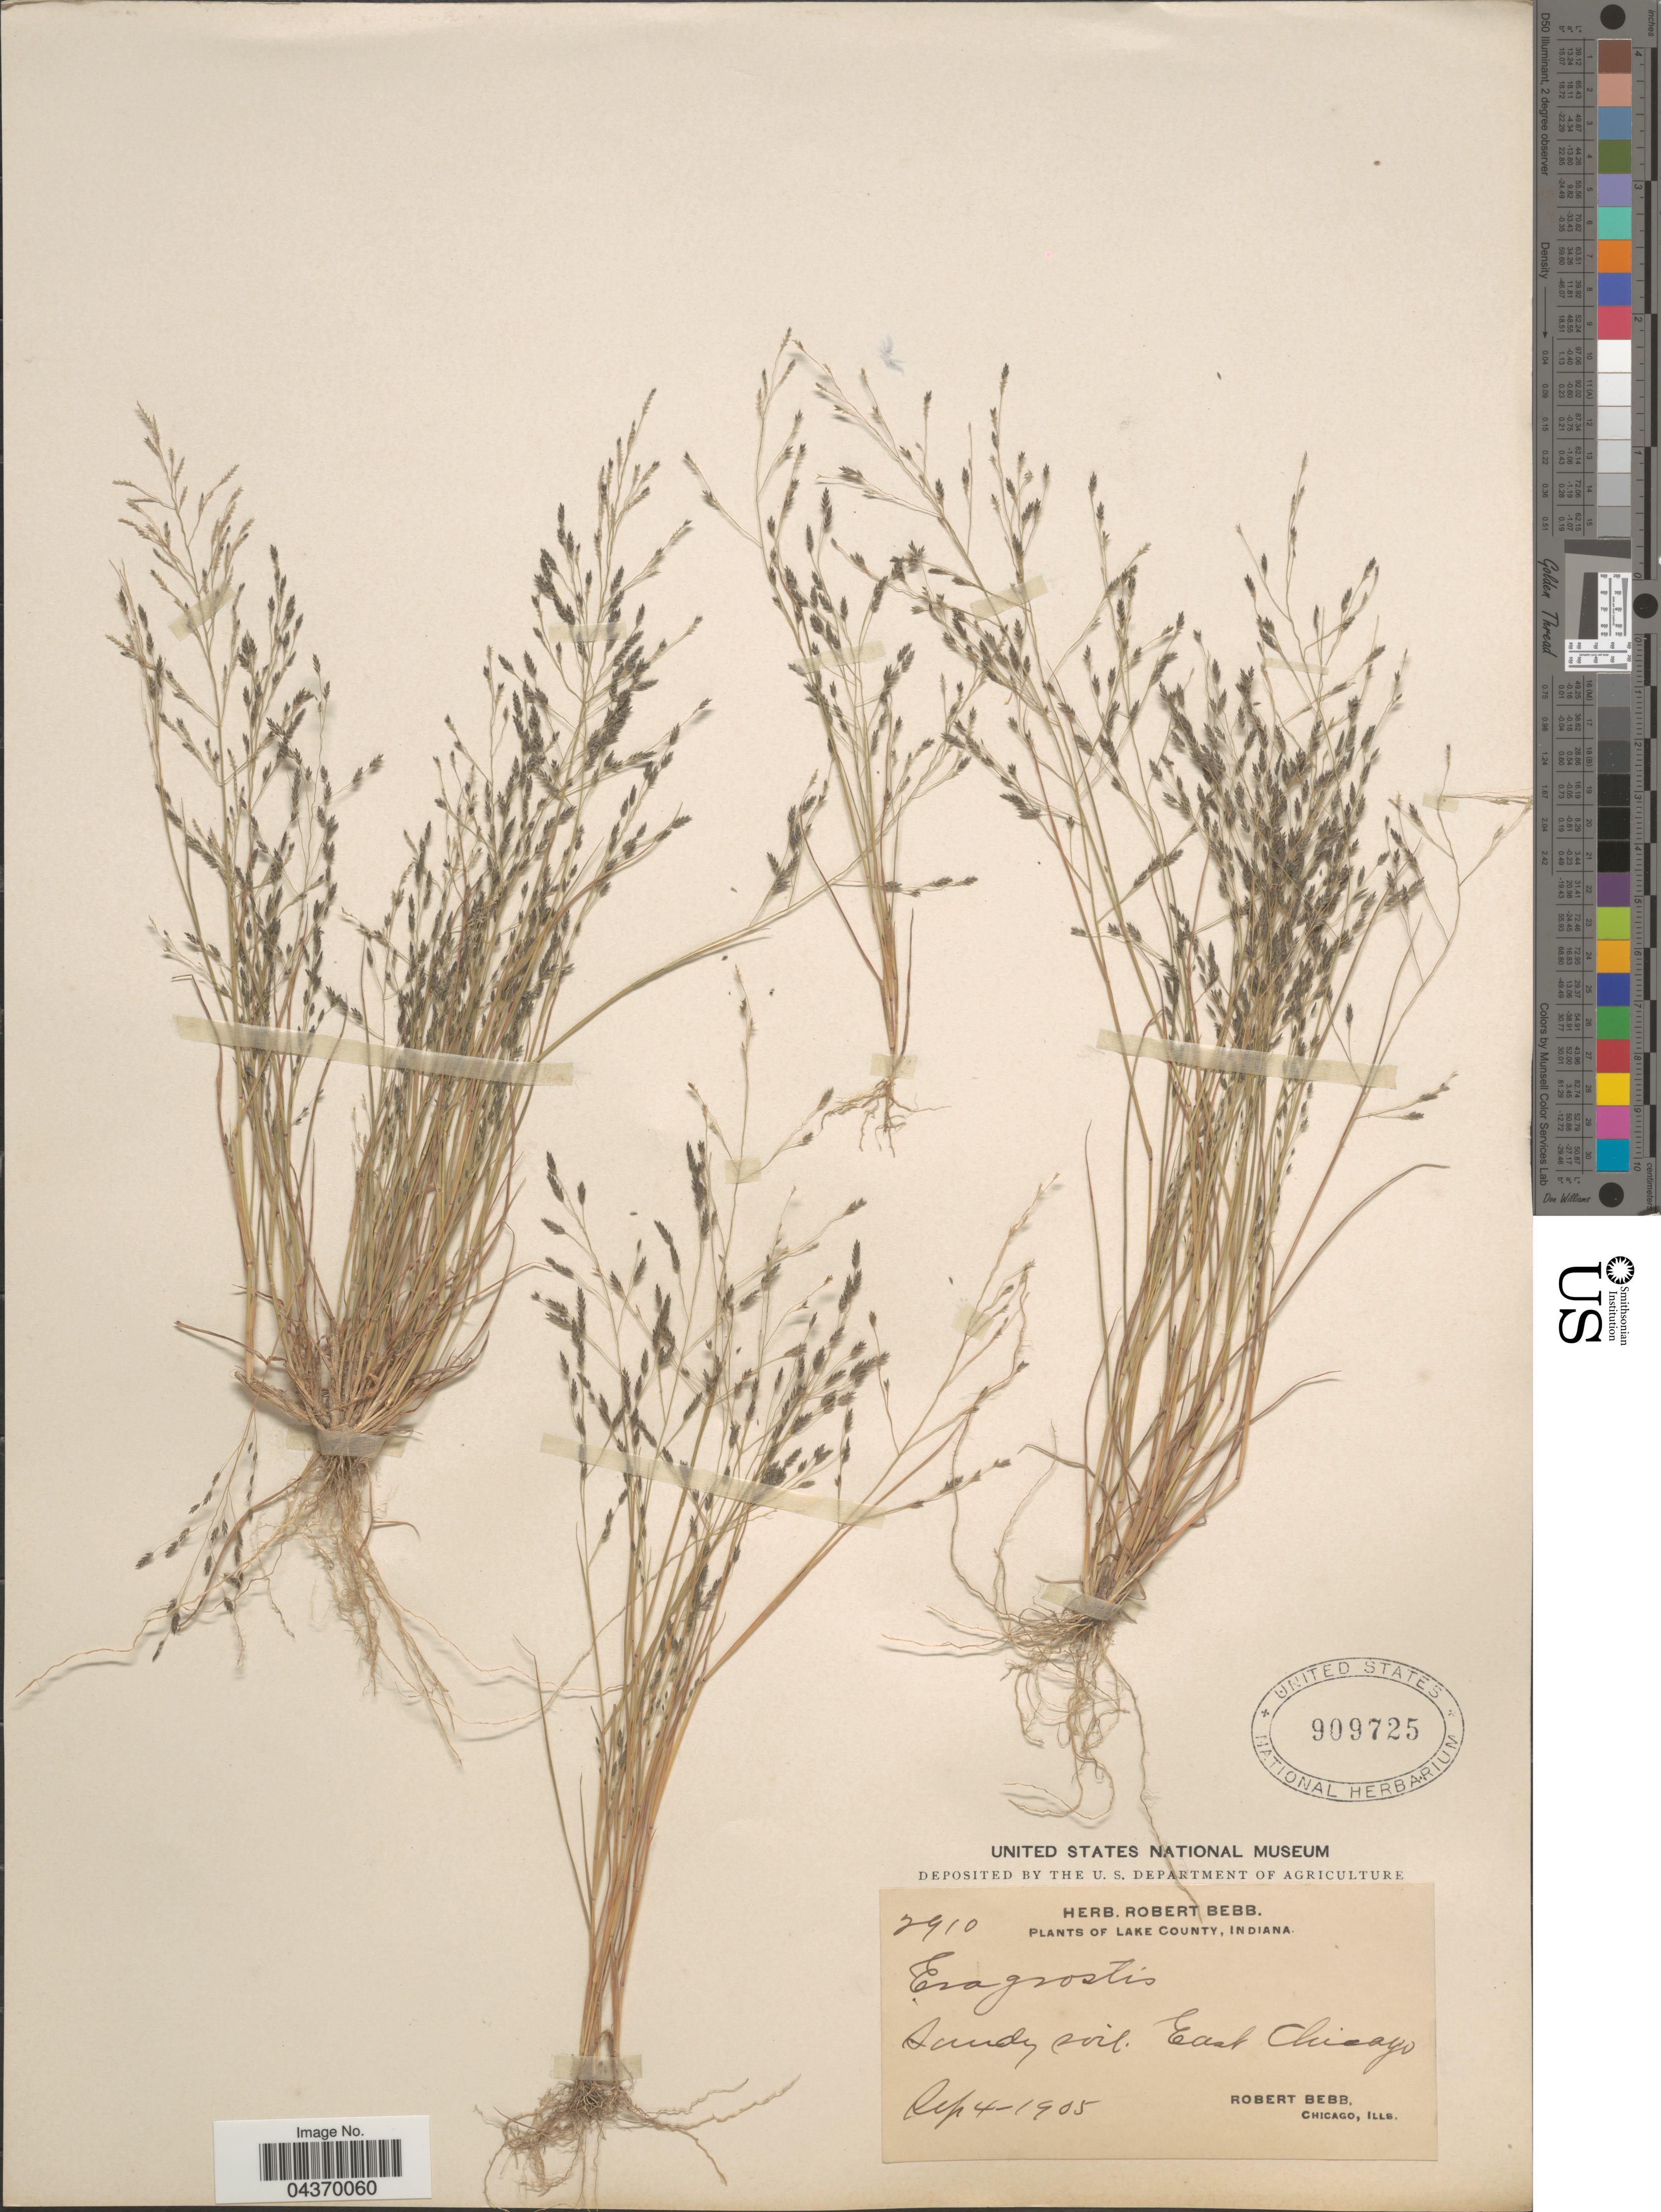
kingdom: Plantae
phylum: Tracheophyta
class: Liliopsida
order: Poales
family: Poaceae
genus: Eragrostis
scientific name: Eragrostis pectinacea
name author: (Michx.) Nees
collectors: R. Bebb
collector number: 2910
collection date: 1905-09-04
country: United States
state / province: Indiana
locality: Lake County. East Chigaco.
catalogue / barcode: US 909725